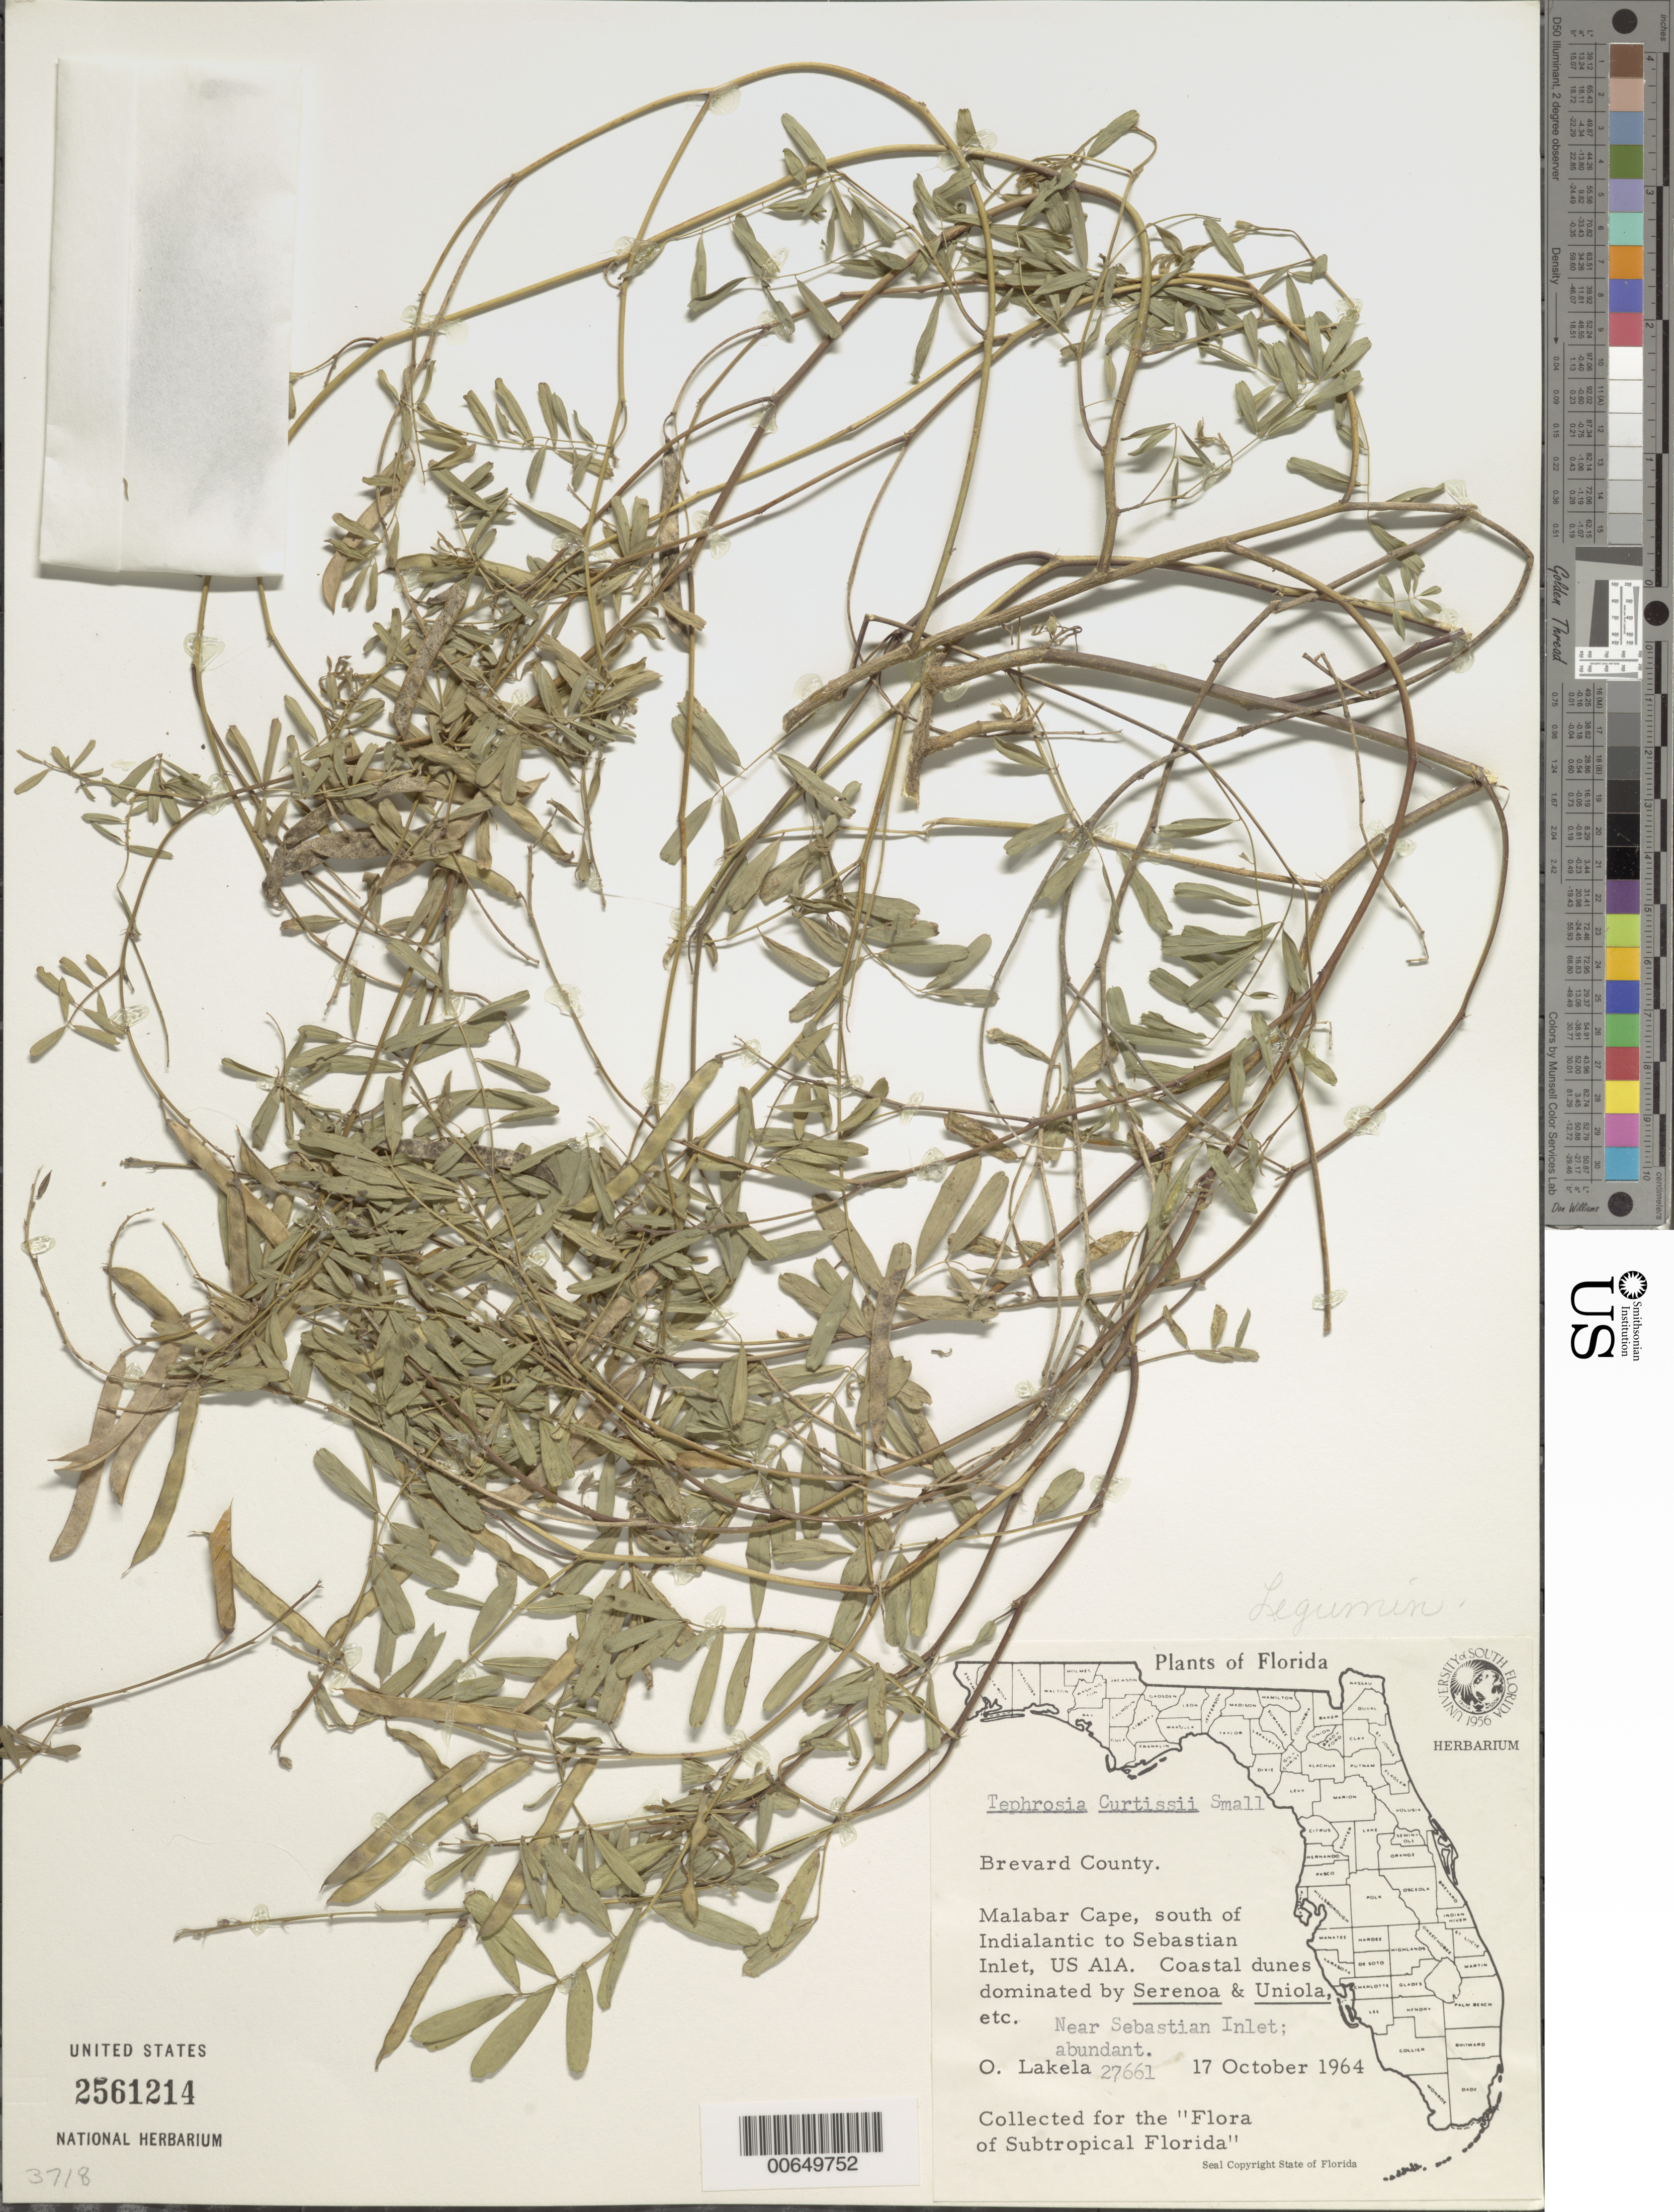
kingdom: Plantae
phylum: Tracheophyta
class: Magnoliopsida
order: Fabales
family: Fabaceae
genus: Tephrosia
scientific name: Tephrosia curtissii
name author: (Small) Shinners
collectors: O. K. Lakela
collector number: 27661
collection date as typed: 17 Oct 1964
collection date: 1964-10-17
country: United States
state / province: Florida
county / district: Brevard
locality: Malabar Cape, S of Indialantic to Sebastian Inlet, US A1A. Near Sebastian Inlet;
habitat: Coastal dunes.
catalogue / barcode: US 2561214